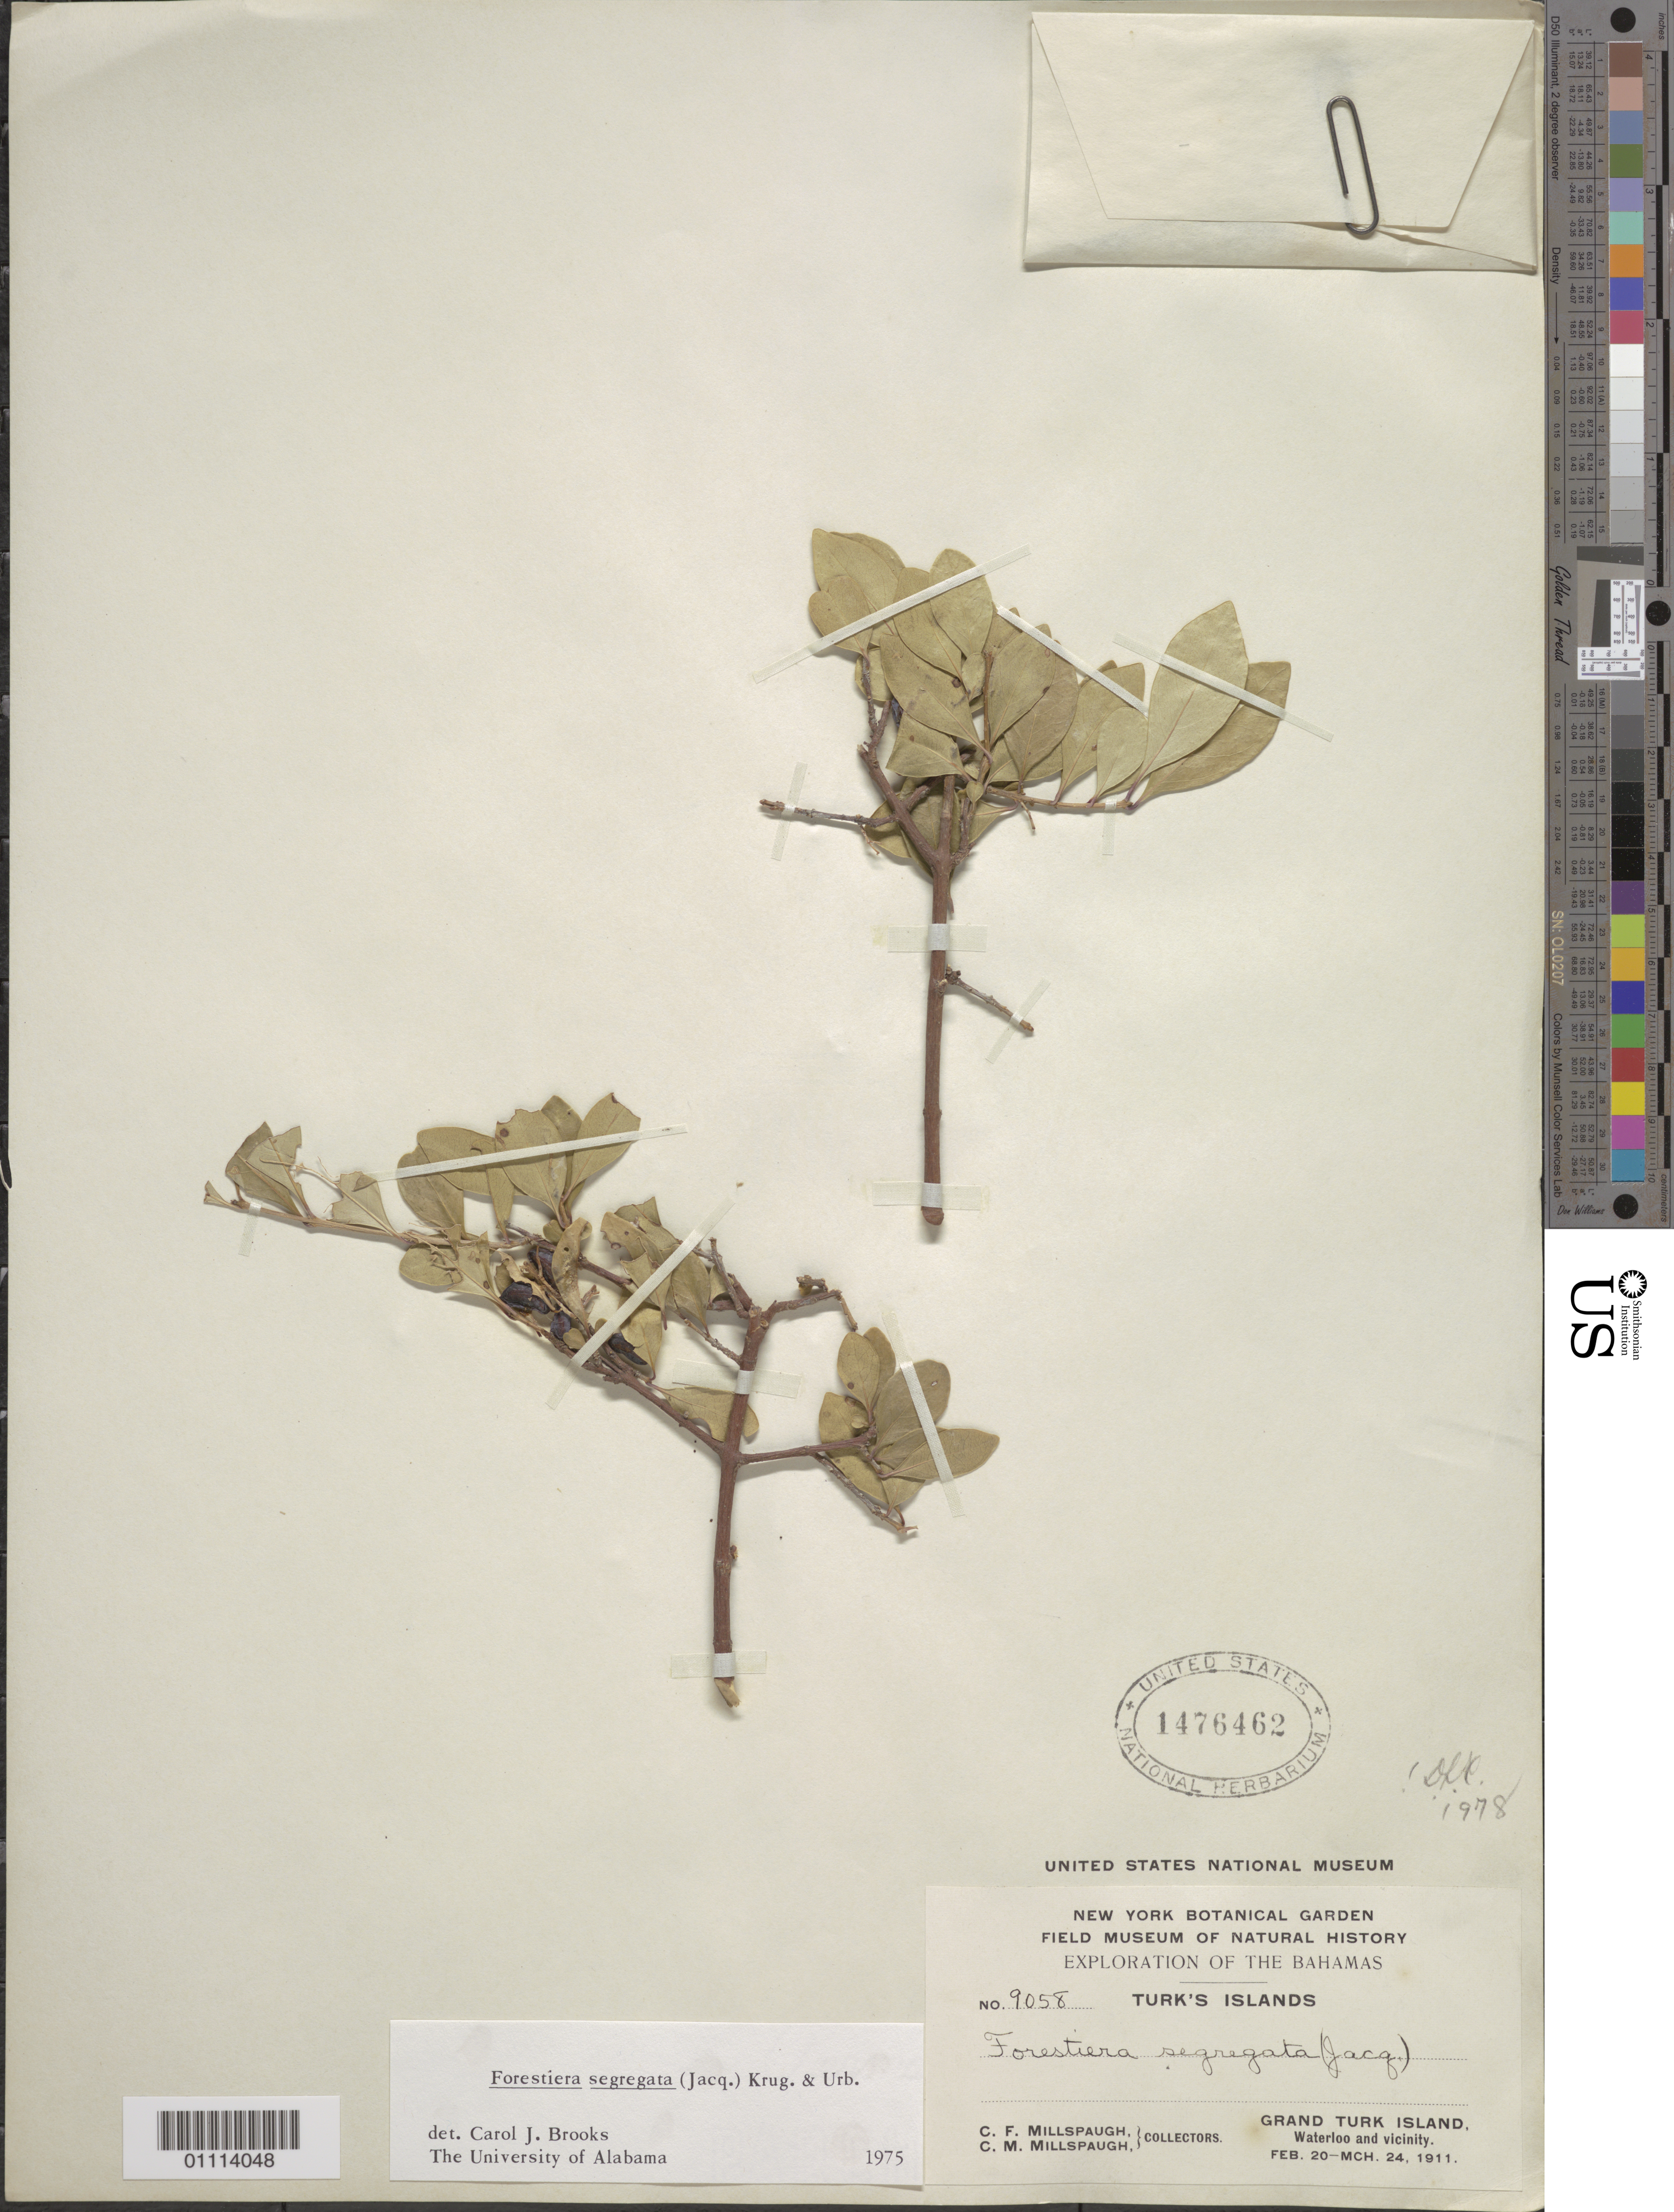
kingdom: Plantae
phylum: Tracheophyta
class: Magnoliopsida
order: Lamiales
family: Oleaceae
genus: Forestiera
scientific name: Forestiera segregata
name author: (Jacq.) Krug & Urb.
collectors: C. F. Millspaugh & C. Millspaugh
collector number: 9058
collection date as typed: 20 Feb 1911 to 24 Mar 1911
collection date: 1911-02-20/1911-03-24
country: Turks and Caicos Islands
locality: Turk's Islands, Grand Turk Island, Waterloo and vicinity.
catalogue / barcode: US 1476462